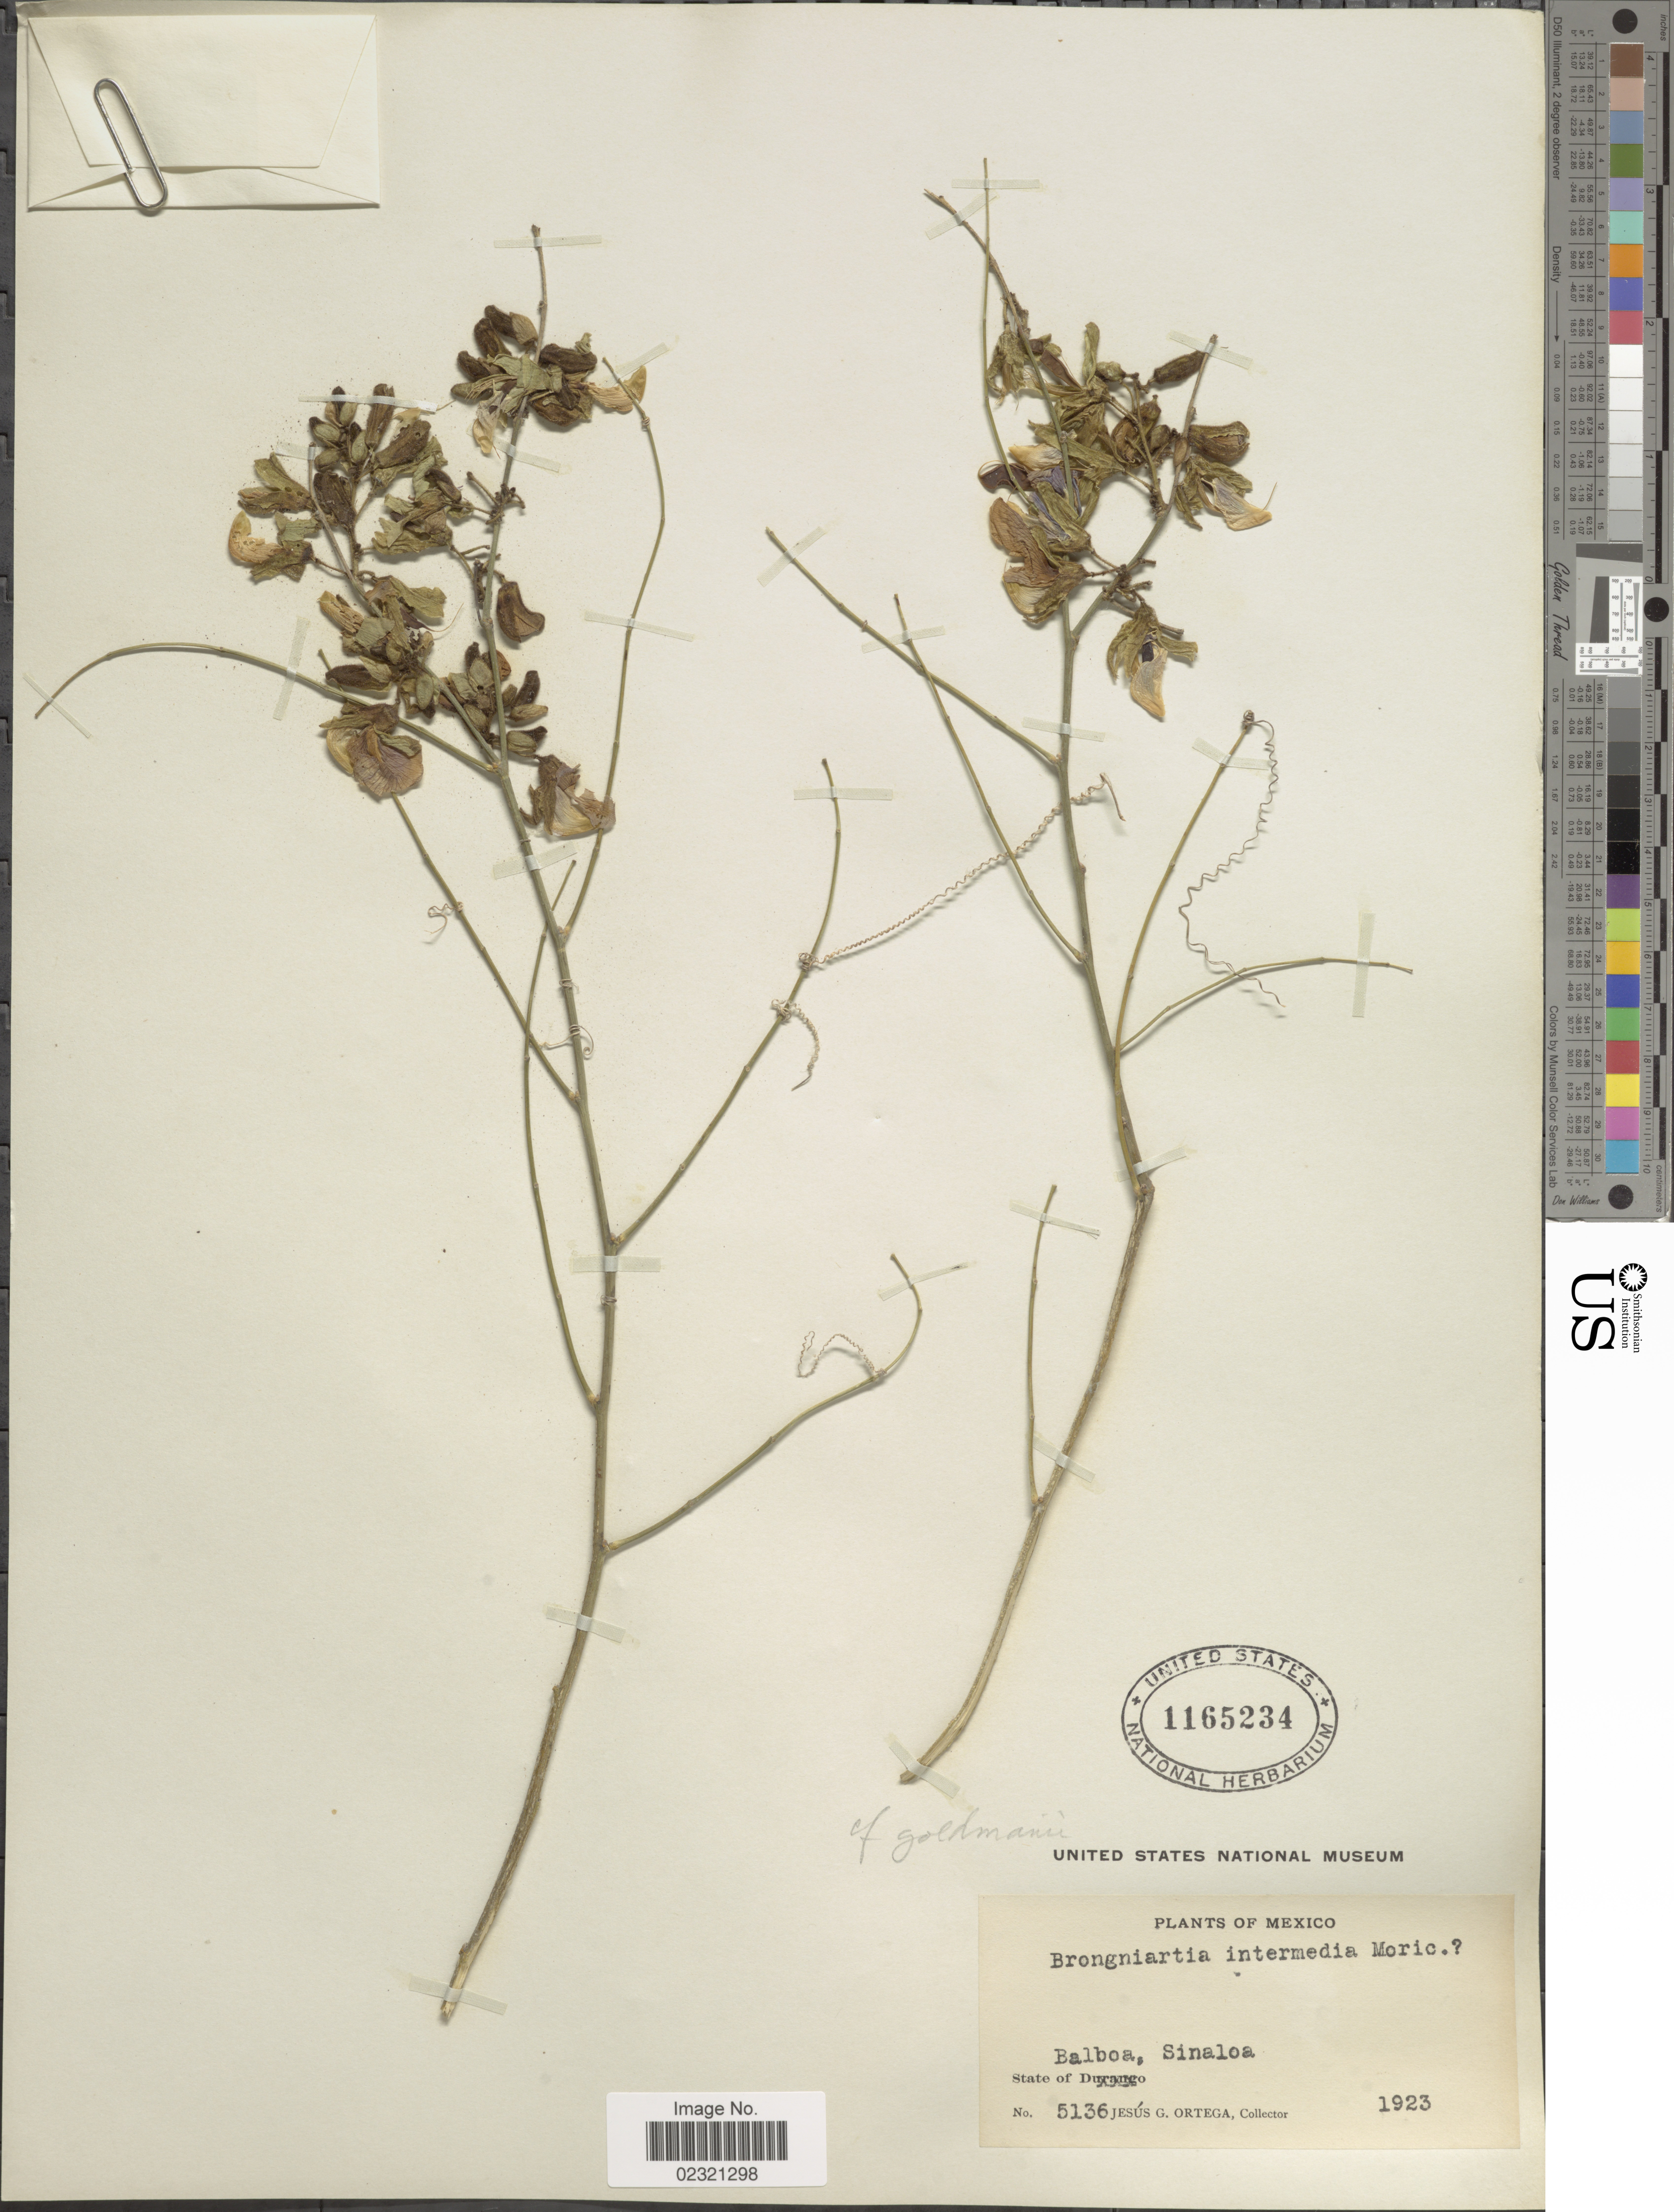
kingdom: Plantae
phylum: Tracheophyta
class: Magnoliopsida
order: Fabales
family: Fabaceae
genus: Brongniartia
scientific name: Brongniartia goldmanii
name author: Rose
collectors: J. Ortega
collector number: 5136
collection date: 1923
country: Mexico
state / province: Sinaloa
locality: Blaboa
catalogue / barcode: US 1165234